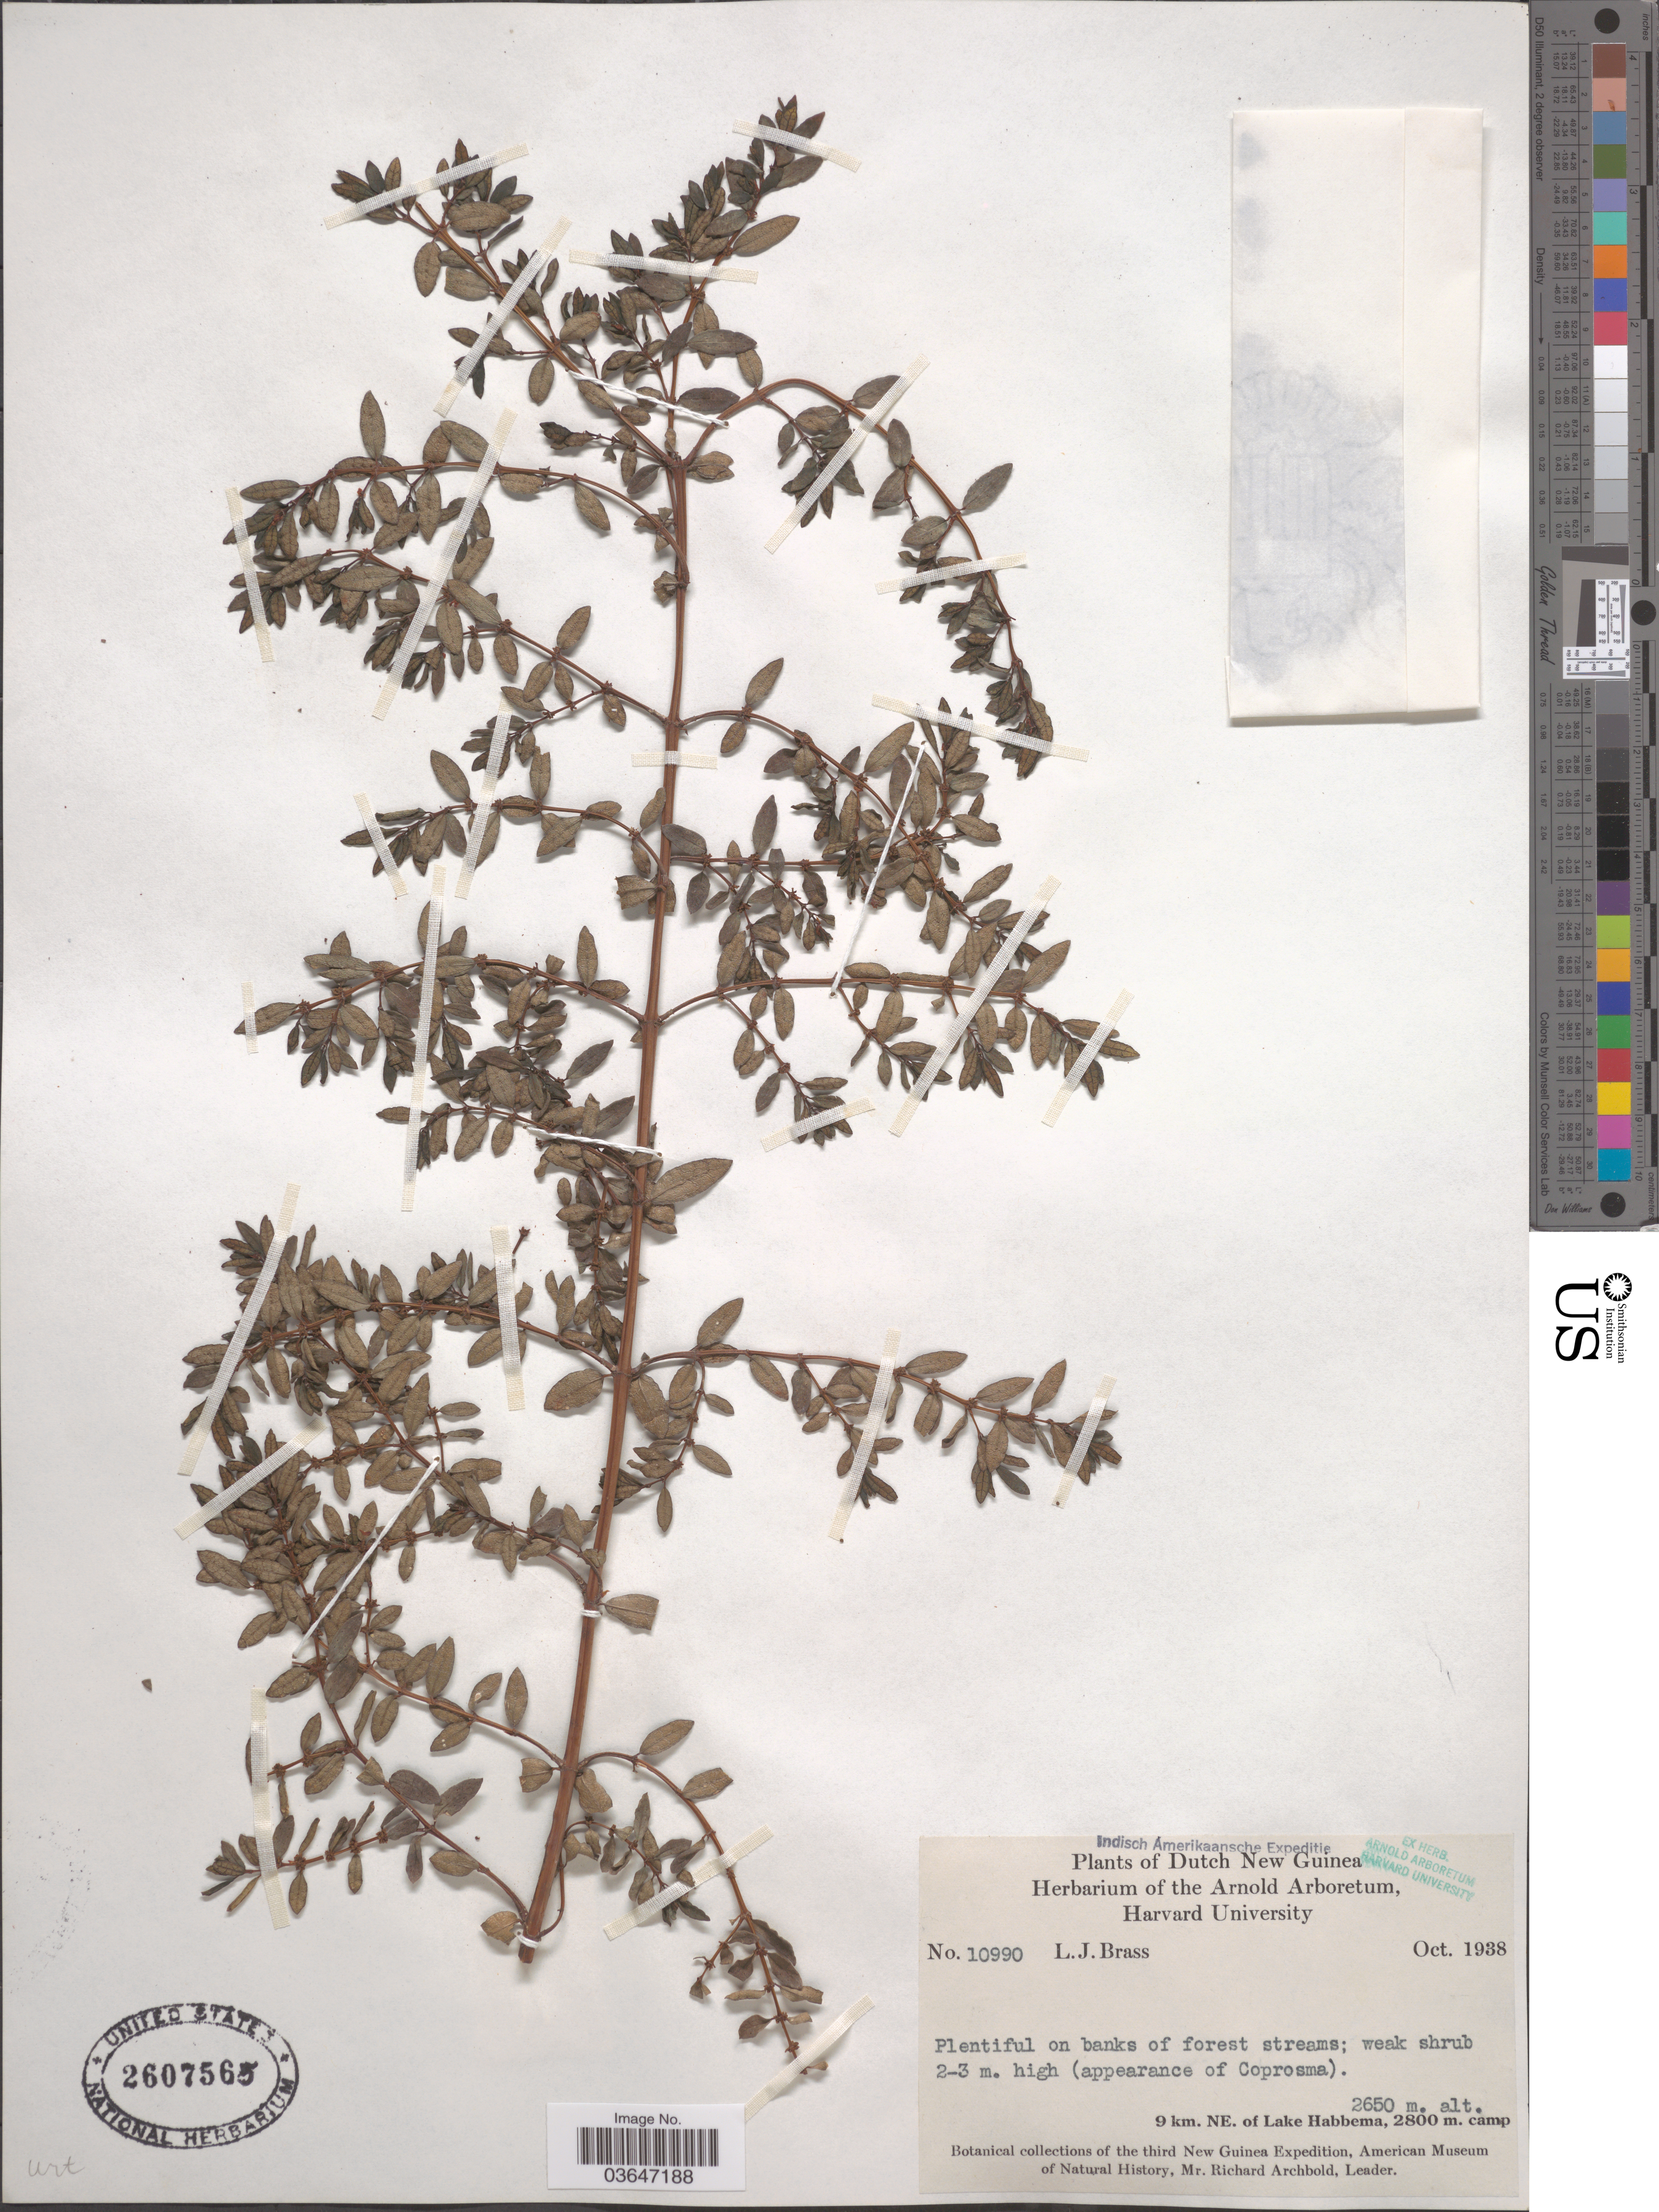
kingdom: Plantae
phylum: Tracheophyta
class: Magnoliopsida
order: Proteales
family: Proteaceae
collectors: L. J. Brass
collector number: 10990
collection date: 1938-10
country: Indonesia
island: New Guinea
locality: Dutch New Guinea. 9 km. NE. of Lake Habbema.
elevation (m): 2650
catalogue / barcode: US 2607565